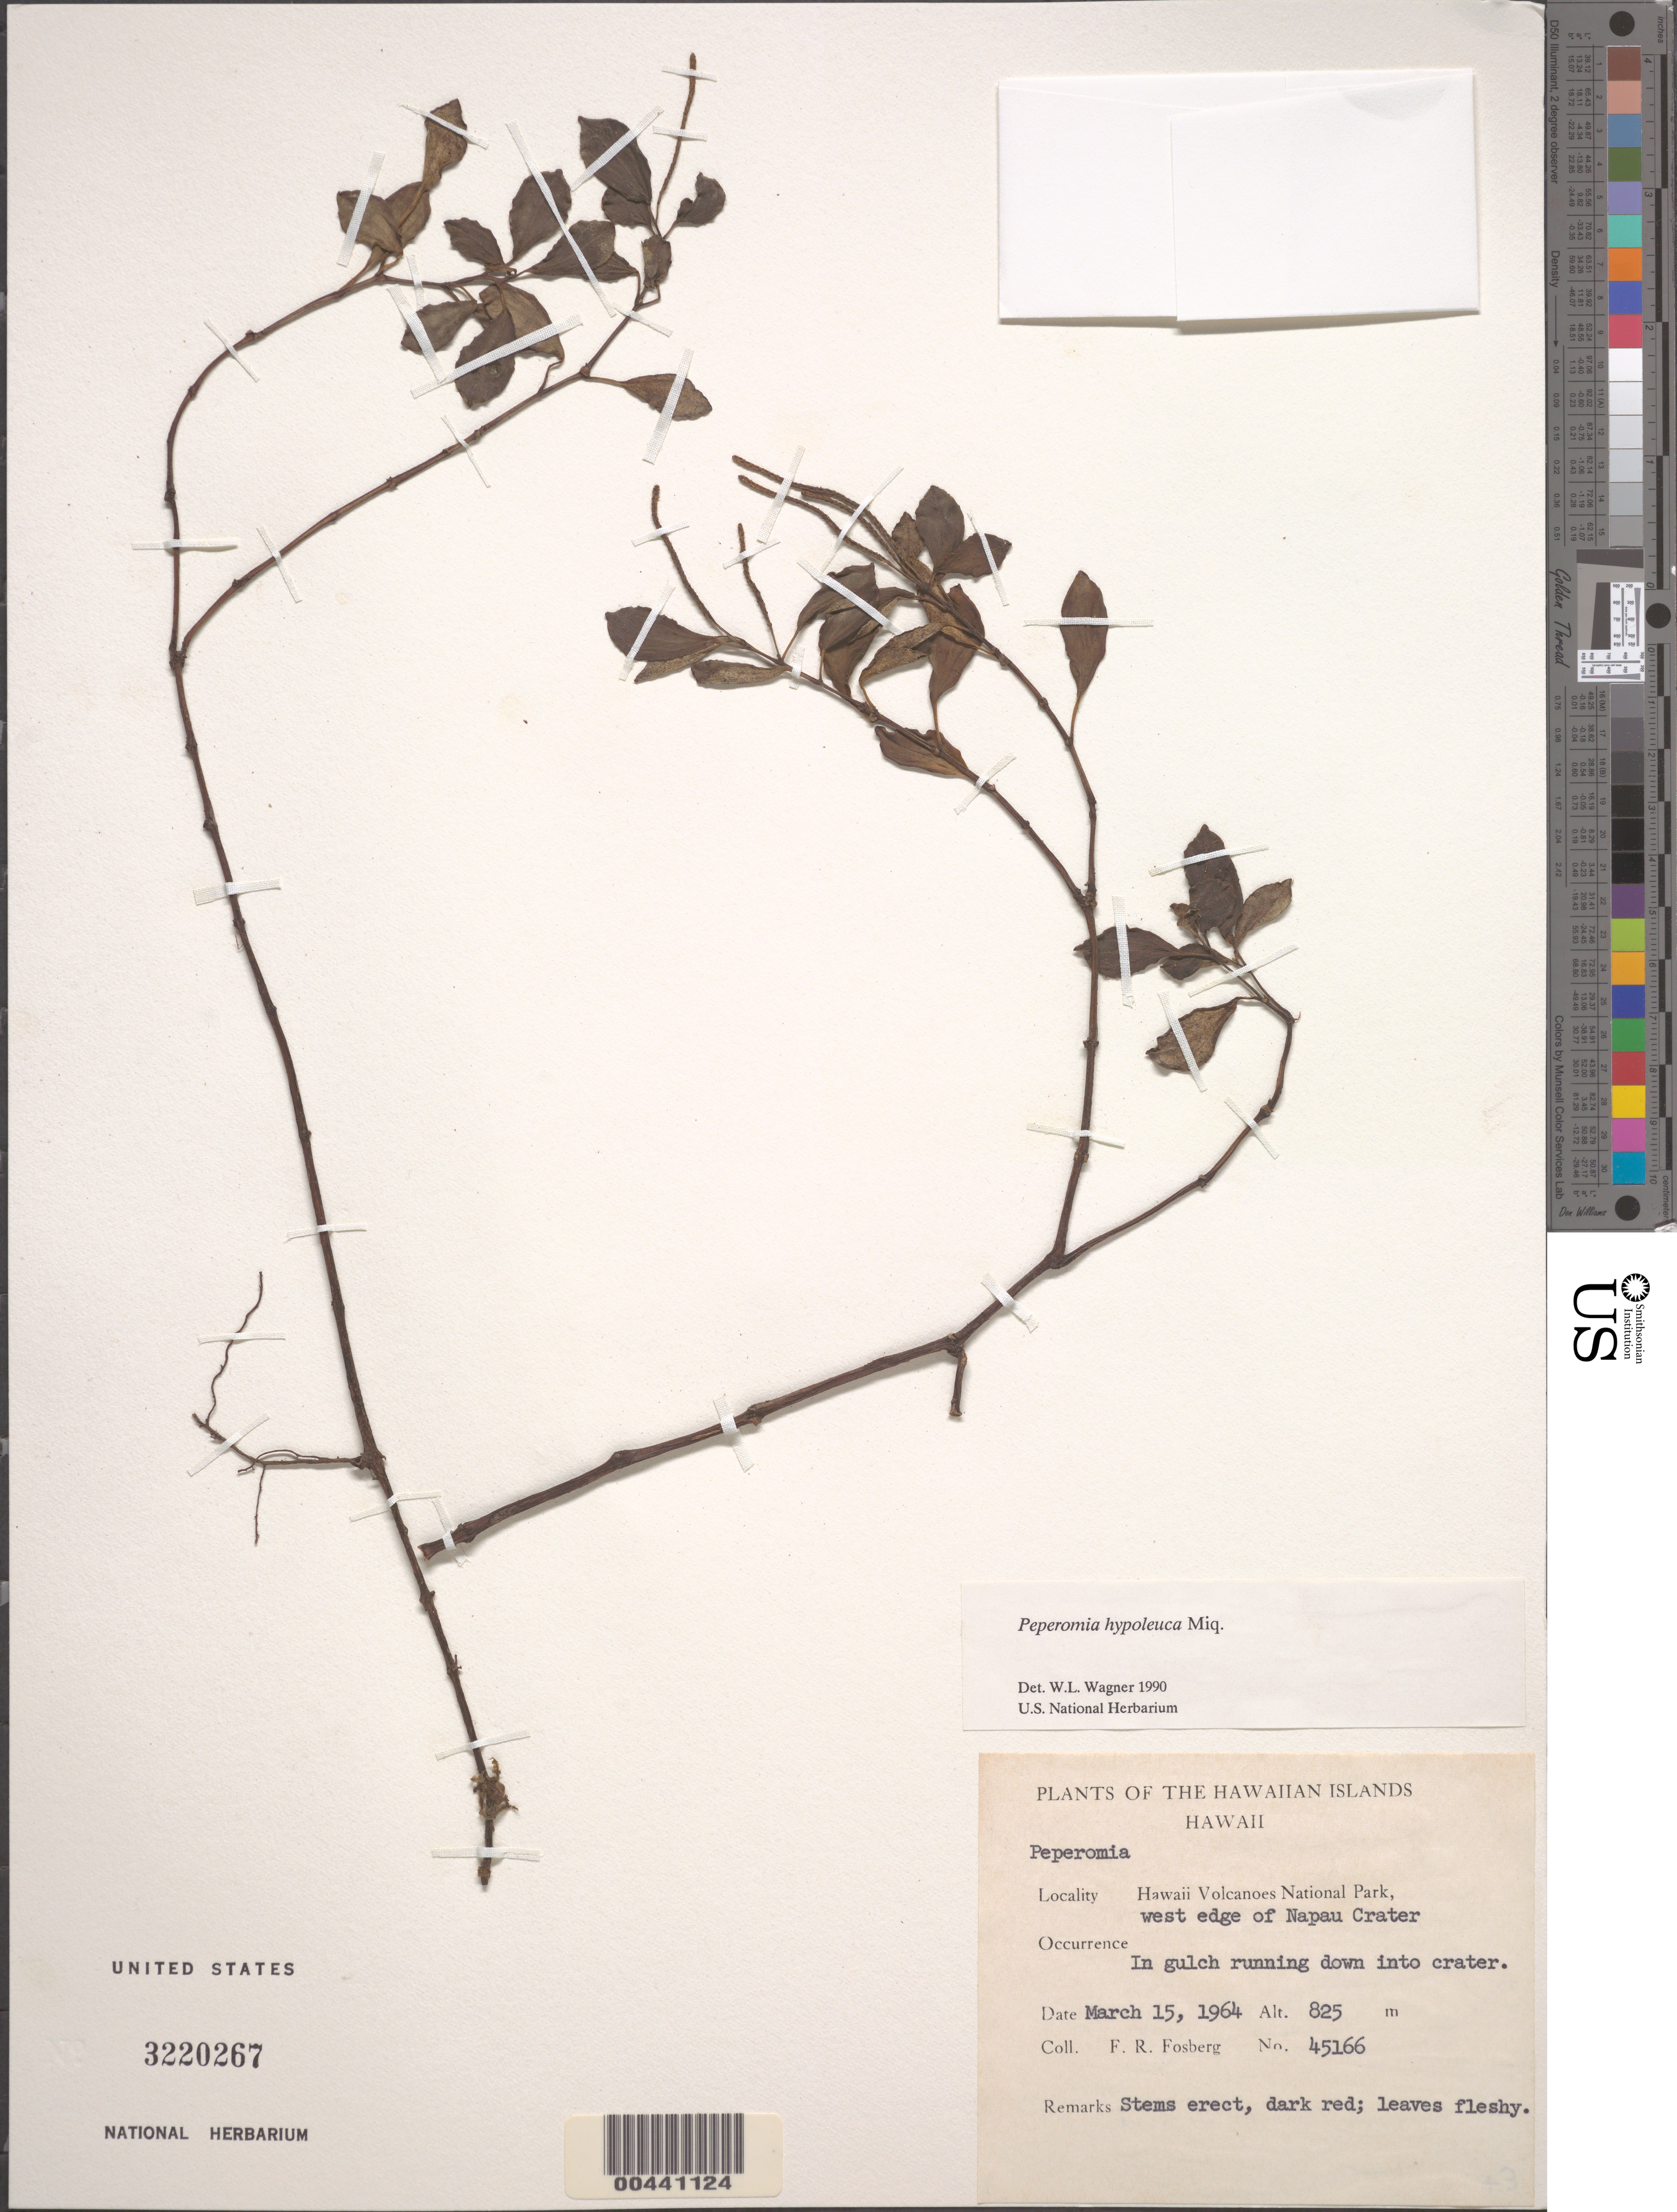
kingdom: Plantae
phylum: Tracheophyta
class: Magnoliopsida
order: Piperales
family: Piperaceae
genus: Peperomia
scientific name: Peperomia hypoleuca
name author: Miq.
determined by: Wagner, W. L., (BOT), Smithsonian Institution - National Museum of Natural History (UNITED STATES)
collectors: F. R. Fosberg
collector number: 45166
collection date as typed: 15 Mar 1964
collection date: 1964-03-15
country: United States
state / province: Hawaii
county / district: Hawaii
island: Hawaii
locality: Hawaii Volcanoes National Park, W edge of Napau Crater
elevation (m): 825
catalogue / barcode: US 3220267